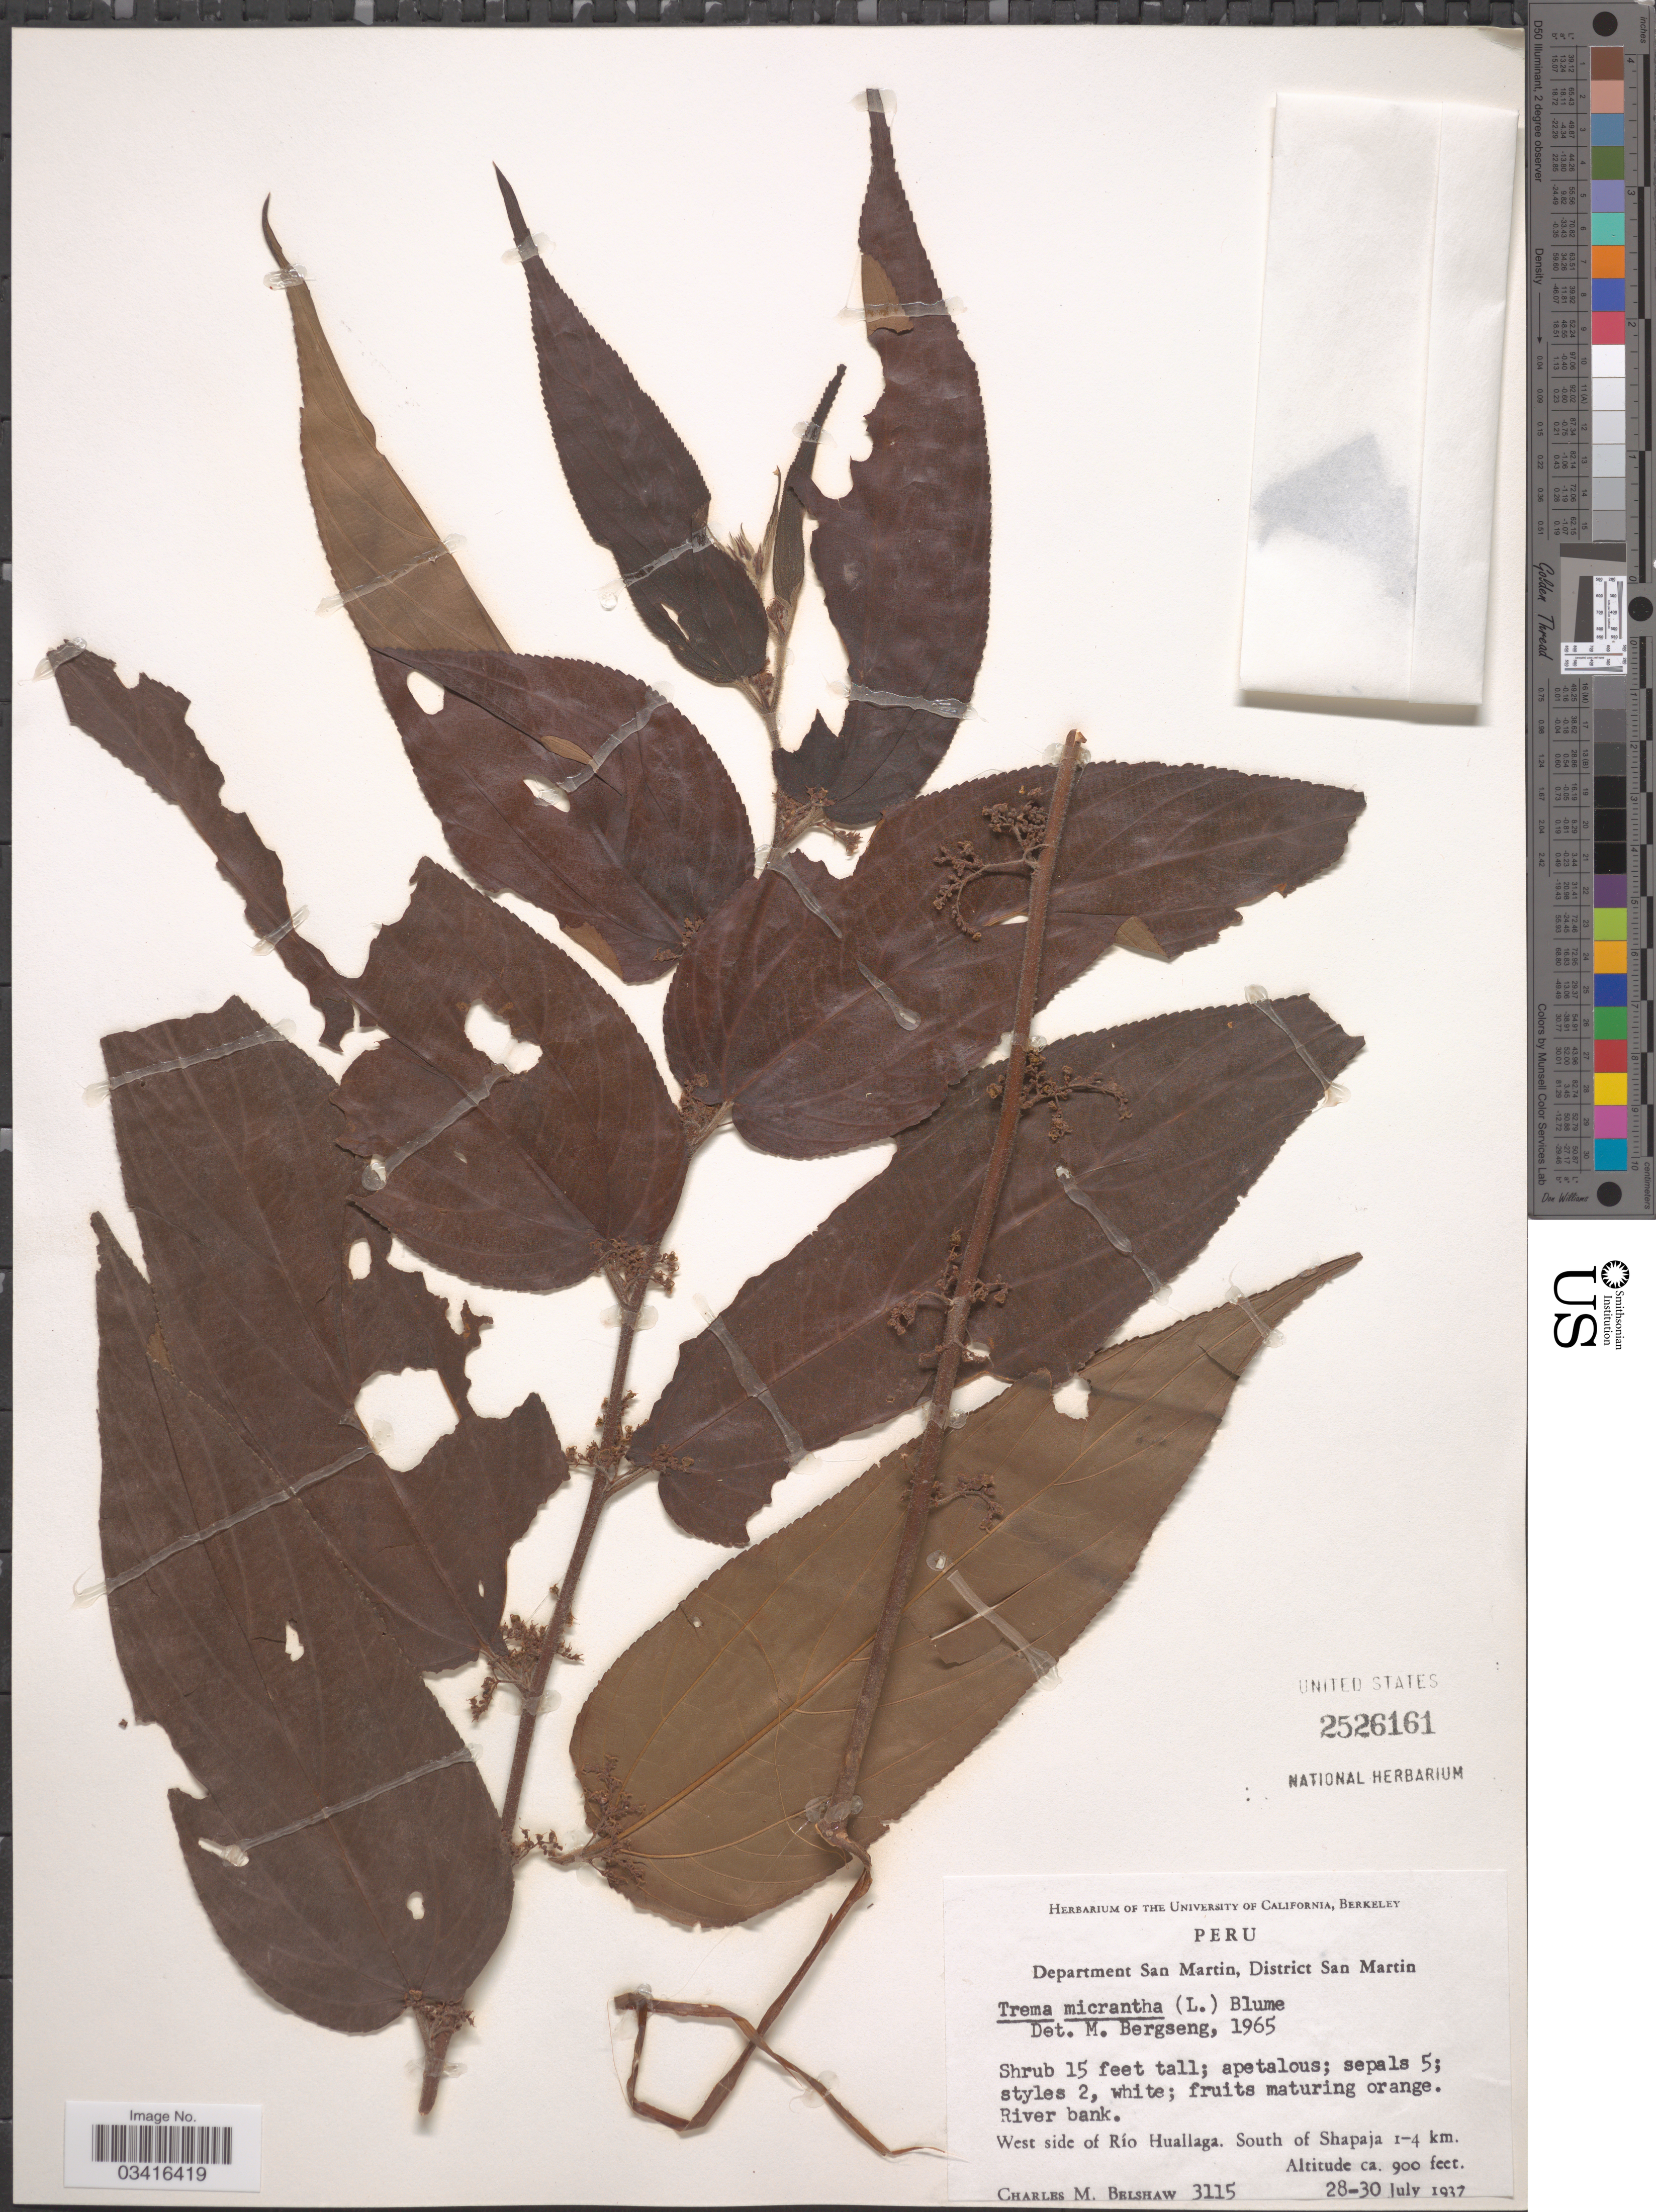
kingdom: Plantae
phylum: Tracheophyta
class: Magnoliopsida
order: Rosales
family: Cannabaceae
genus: Trema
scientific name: Trema micranthum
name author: (L.) Blume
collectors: C. Shaw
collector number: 3115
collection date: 1937-07-28/1937-07-30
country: Peru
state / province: San Martín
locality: Department San Martin, District San Martin. River bank. West side of Río Huallaga. South of Shapaja 1-4 km.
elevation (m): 274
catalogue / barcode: US 2526161